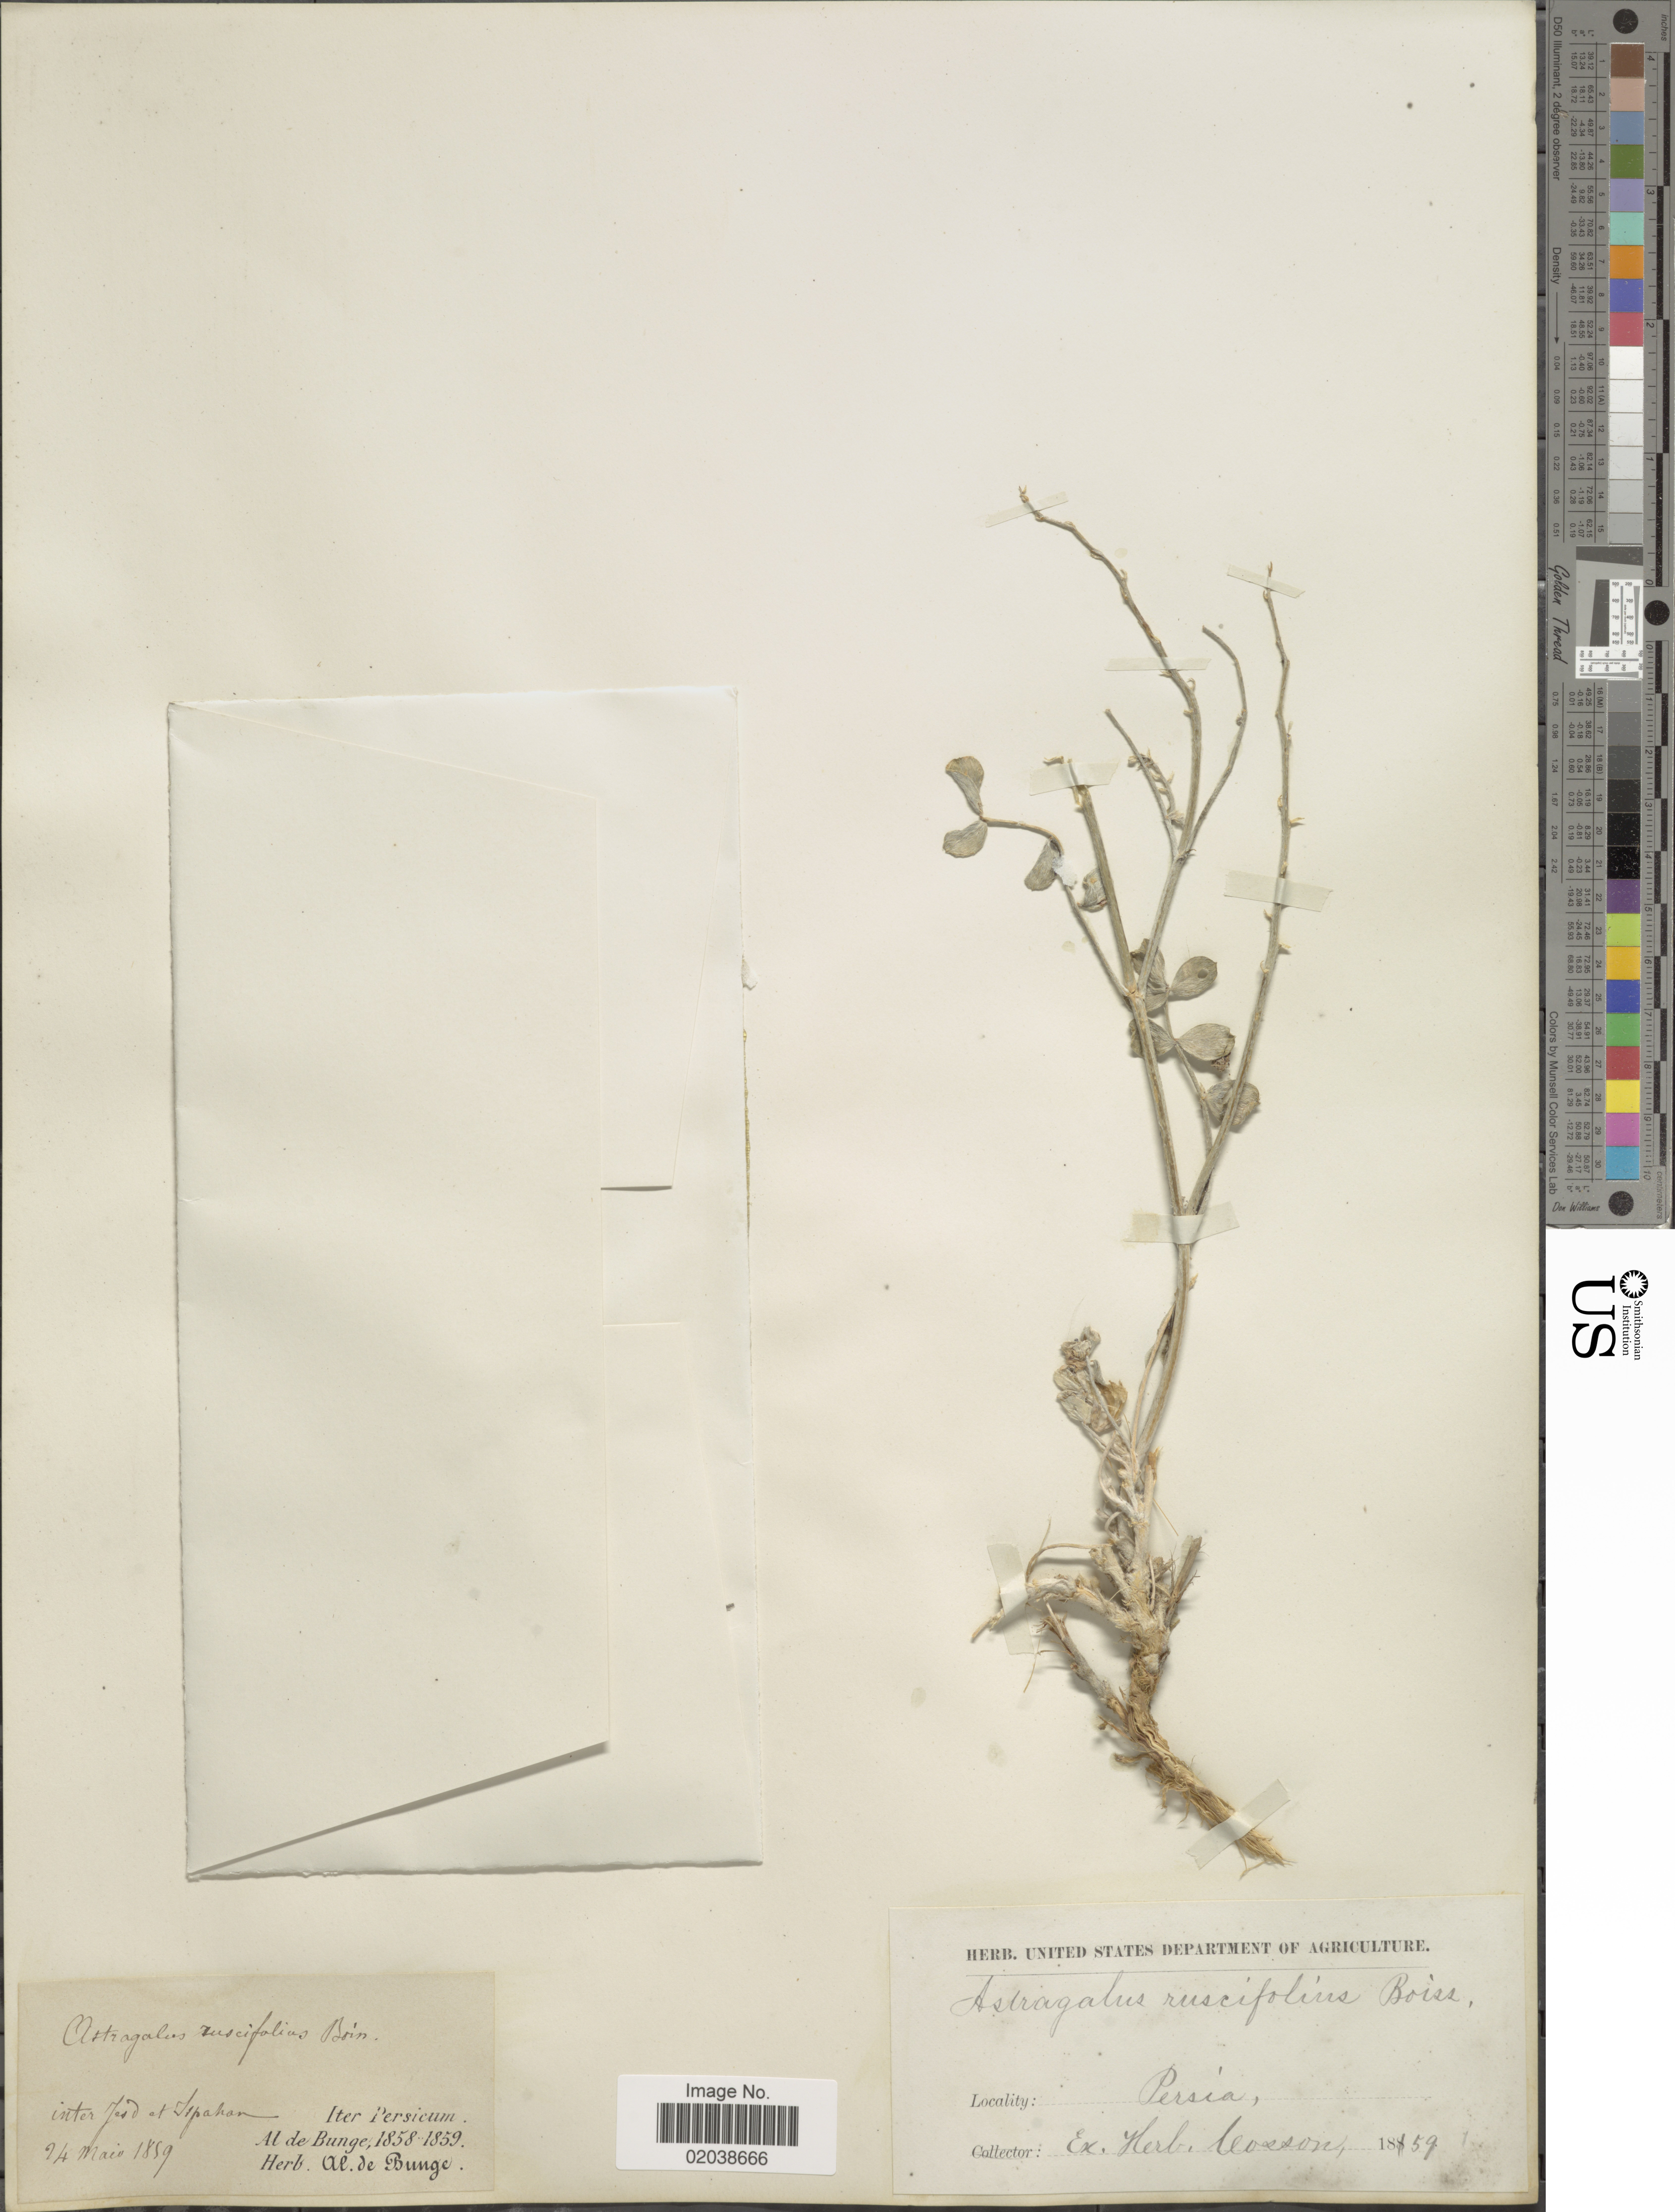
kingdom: Plantae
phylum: Tracheophyta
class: Magnoliopsida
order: Fabales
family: Fabaceae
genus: Astragalus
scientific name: Astragalus ruscifolius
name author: Boiss.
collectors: A. de Bunge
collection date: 1859-05-24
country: Iran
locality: Persia. Iter Persicum. inter jesd et Ispahan [interpreted]